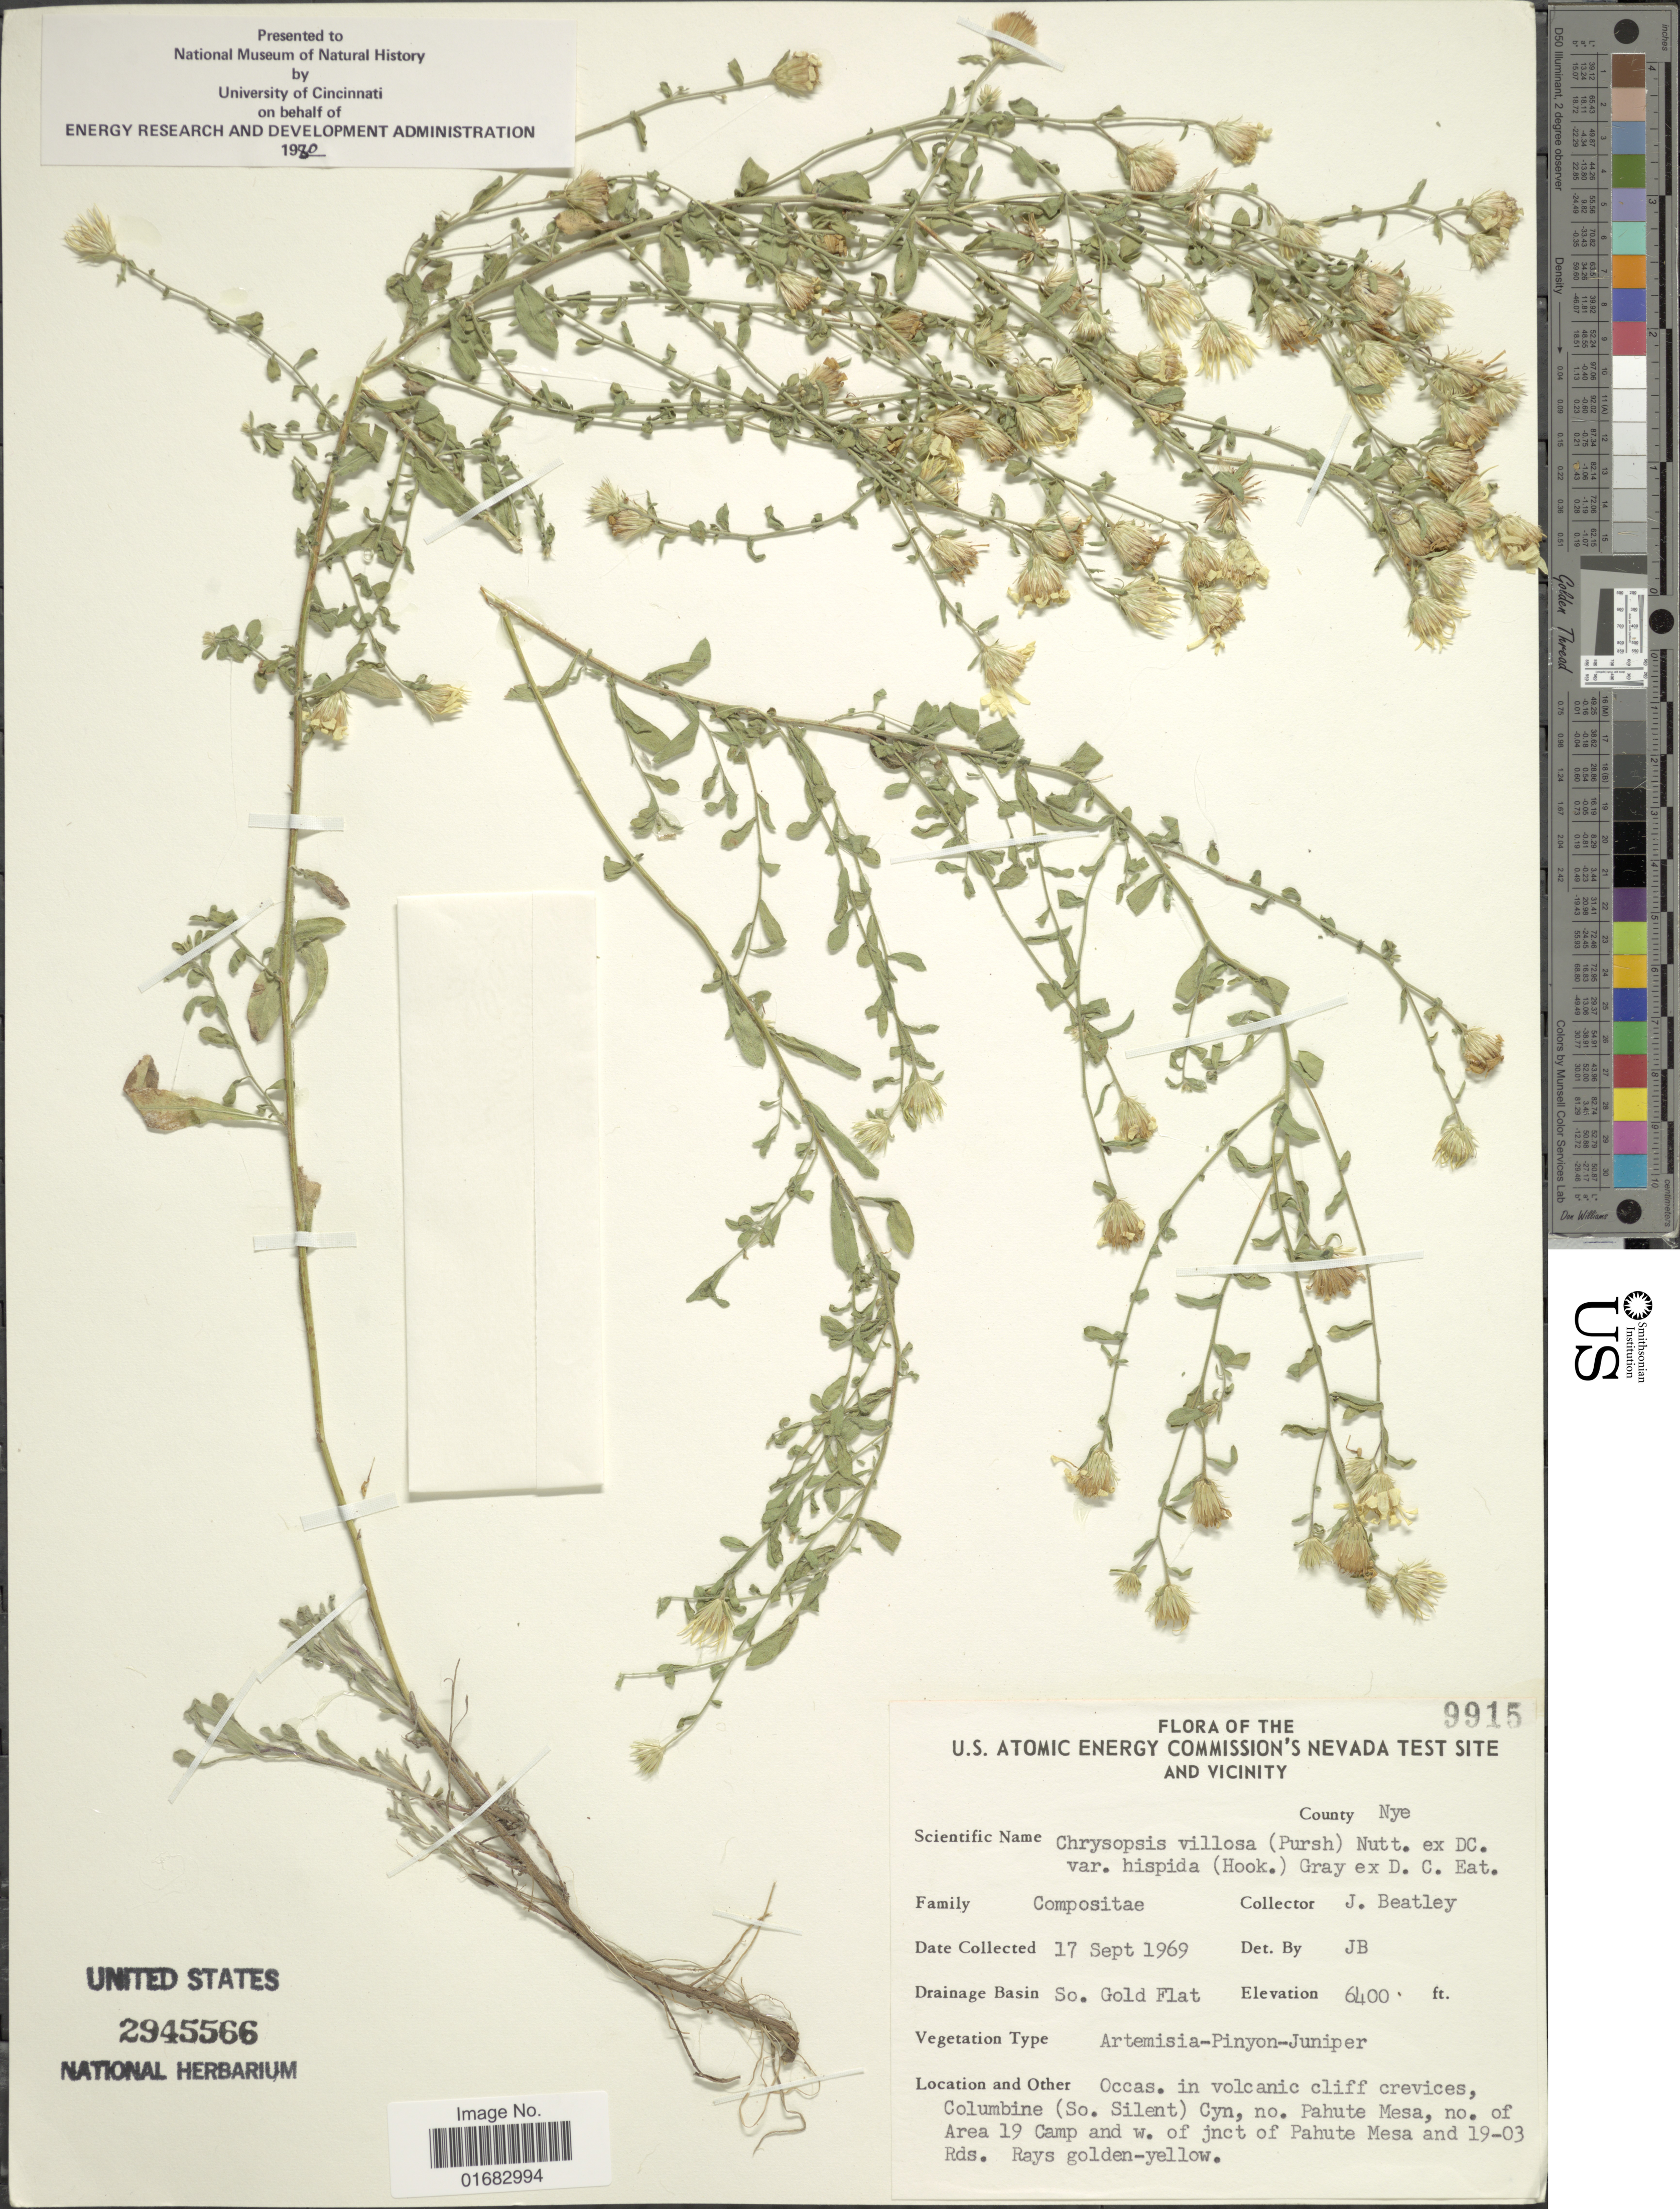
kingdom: Plantae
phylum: Tracheophyta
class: Magnoliopsida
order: Asterales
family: Asteraceae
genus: Heterotheca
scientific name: Heterotheca villosa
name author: (Pursh) Shinners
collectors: J. C. Beatley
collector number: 9915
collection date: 1969-09-17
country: United States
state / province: Nevada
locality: U.S. Atomic Energy Commission's Nevada Test Site and Vicinity, County Nye, So. Gold Flat, Occas. in volcanic cliff crevices, Columbine (So. Silent) Cyn, no. Pahute Mesa, no. of Area 19 Camp and w. of jnct of Pahute Mesa and 19-03 Rds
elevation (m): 1951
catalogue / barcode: US 2945566